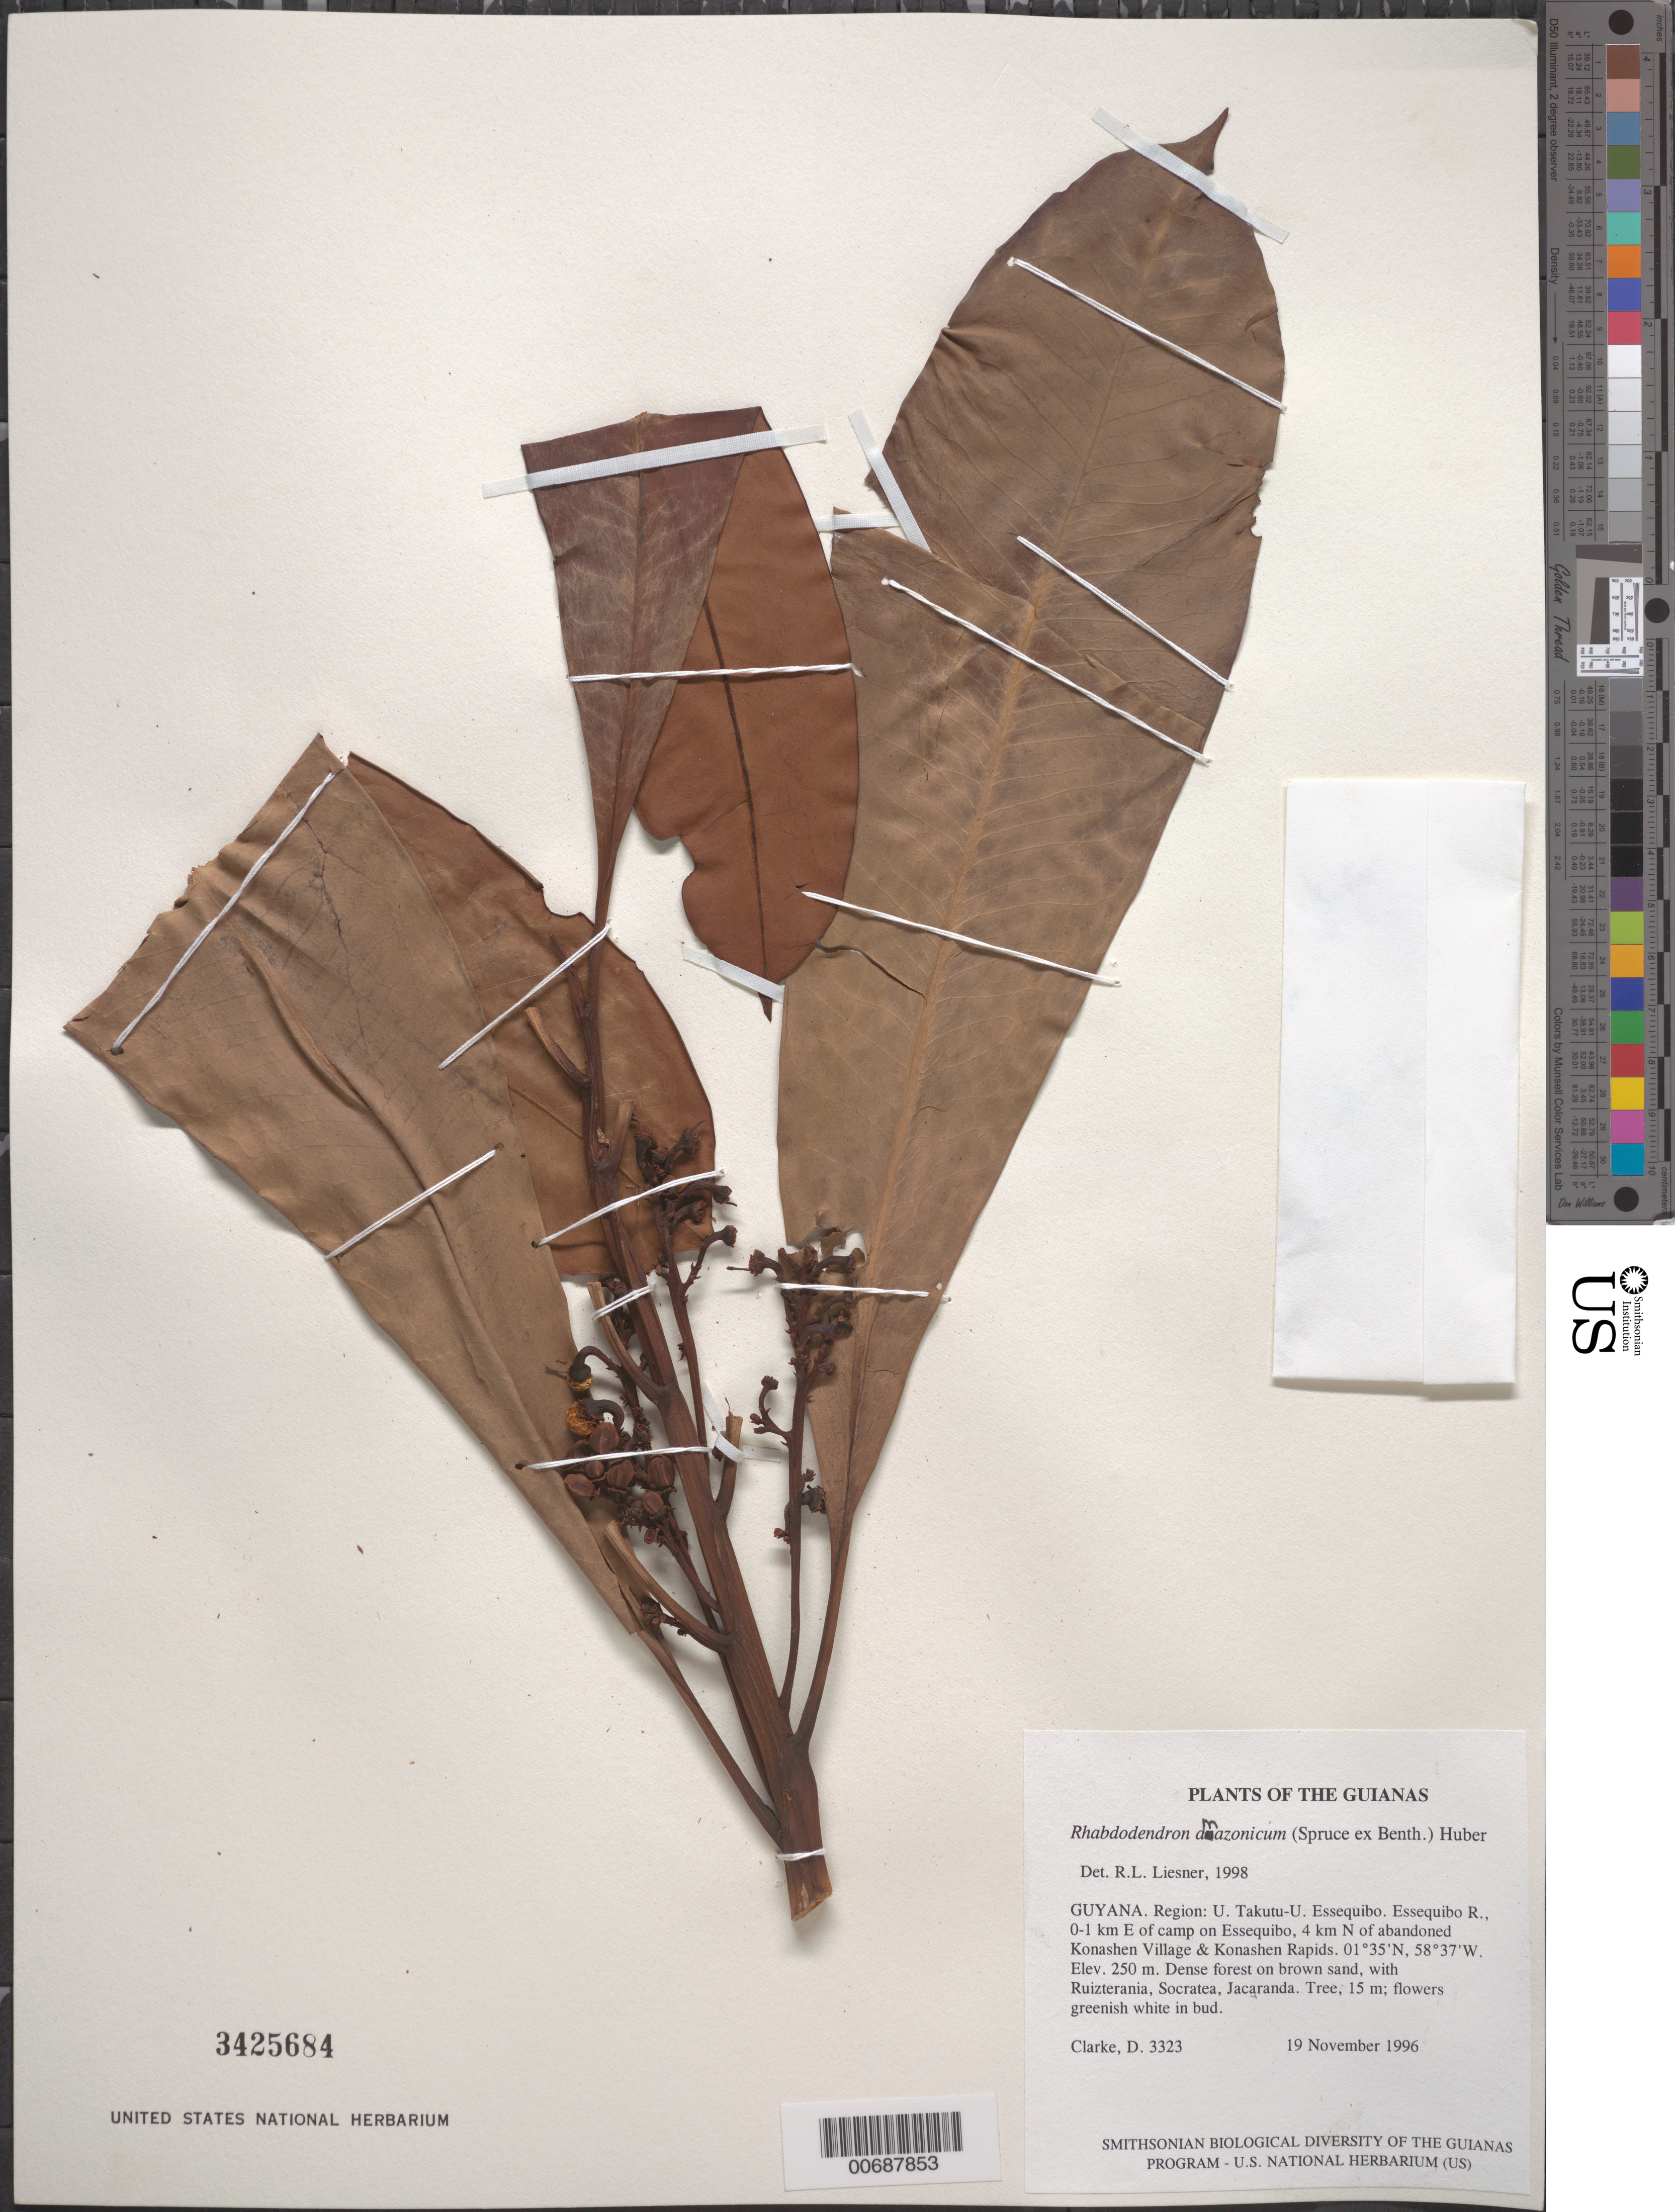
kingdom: Plantae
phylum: Tracheophyta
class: Magnoliopsida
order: Caryophyllales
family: Rhabdodendraceae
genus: Rhabdodendron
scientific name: Rhabdodendron amazonicum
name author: (Spruce ex Benth.) Huber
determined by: Liesner, R. L.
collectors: H. D. Clarke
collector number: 3323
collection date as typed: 19 November 1996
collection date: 1996-11-19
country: Guyana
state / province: U. Takutu-U. Essequibo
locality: Essequibo R., 0-1 km E of camp on Essequibo, 4 km N of abandoned Konashen Village & Konashen Rapids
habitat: Dense forest on brown sand, with Ruizterania, Socratea, Jacaranda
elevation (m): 250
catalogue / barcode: US 3425684